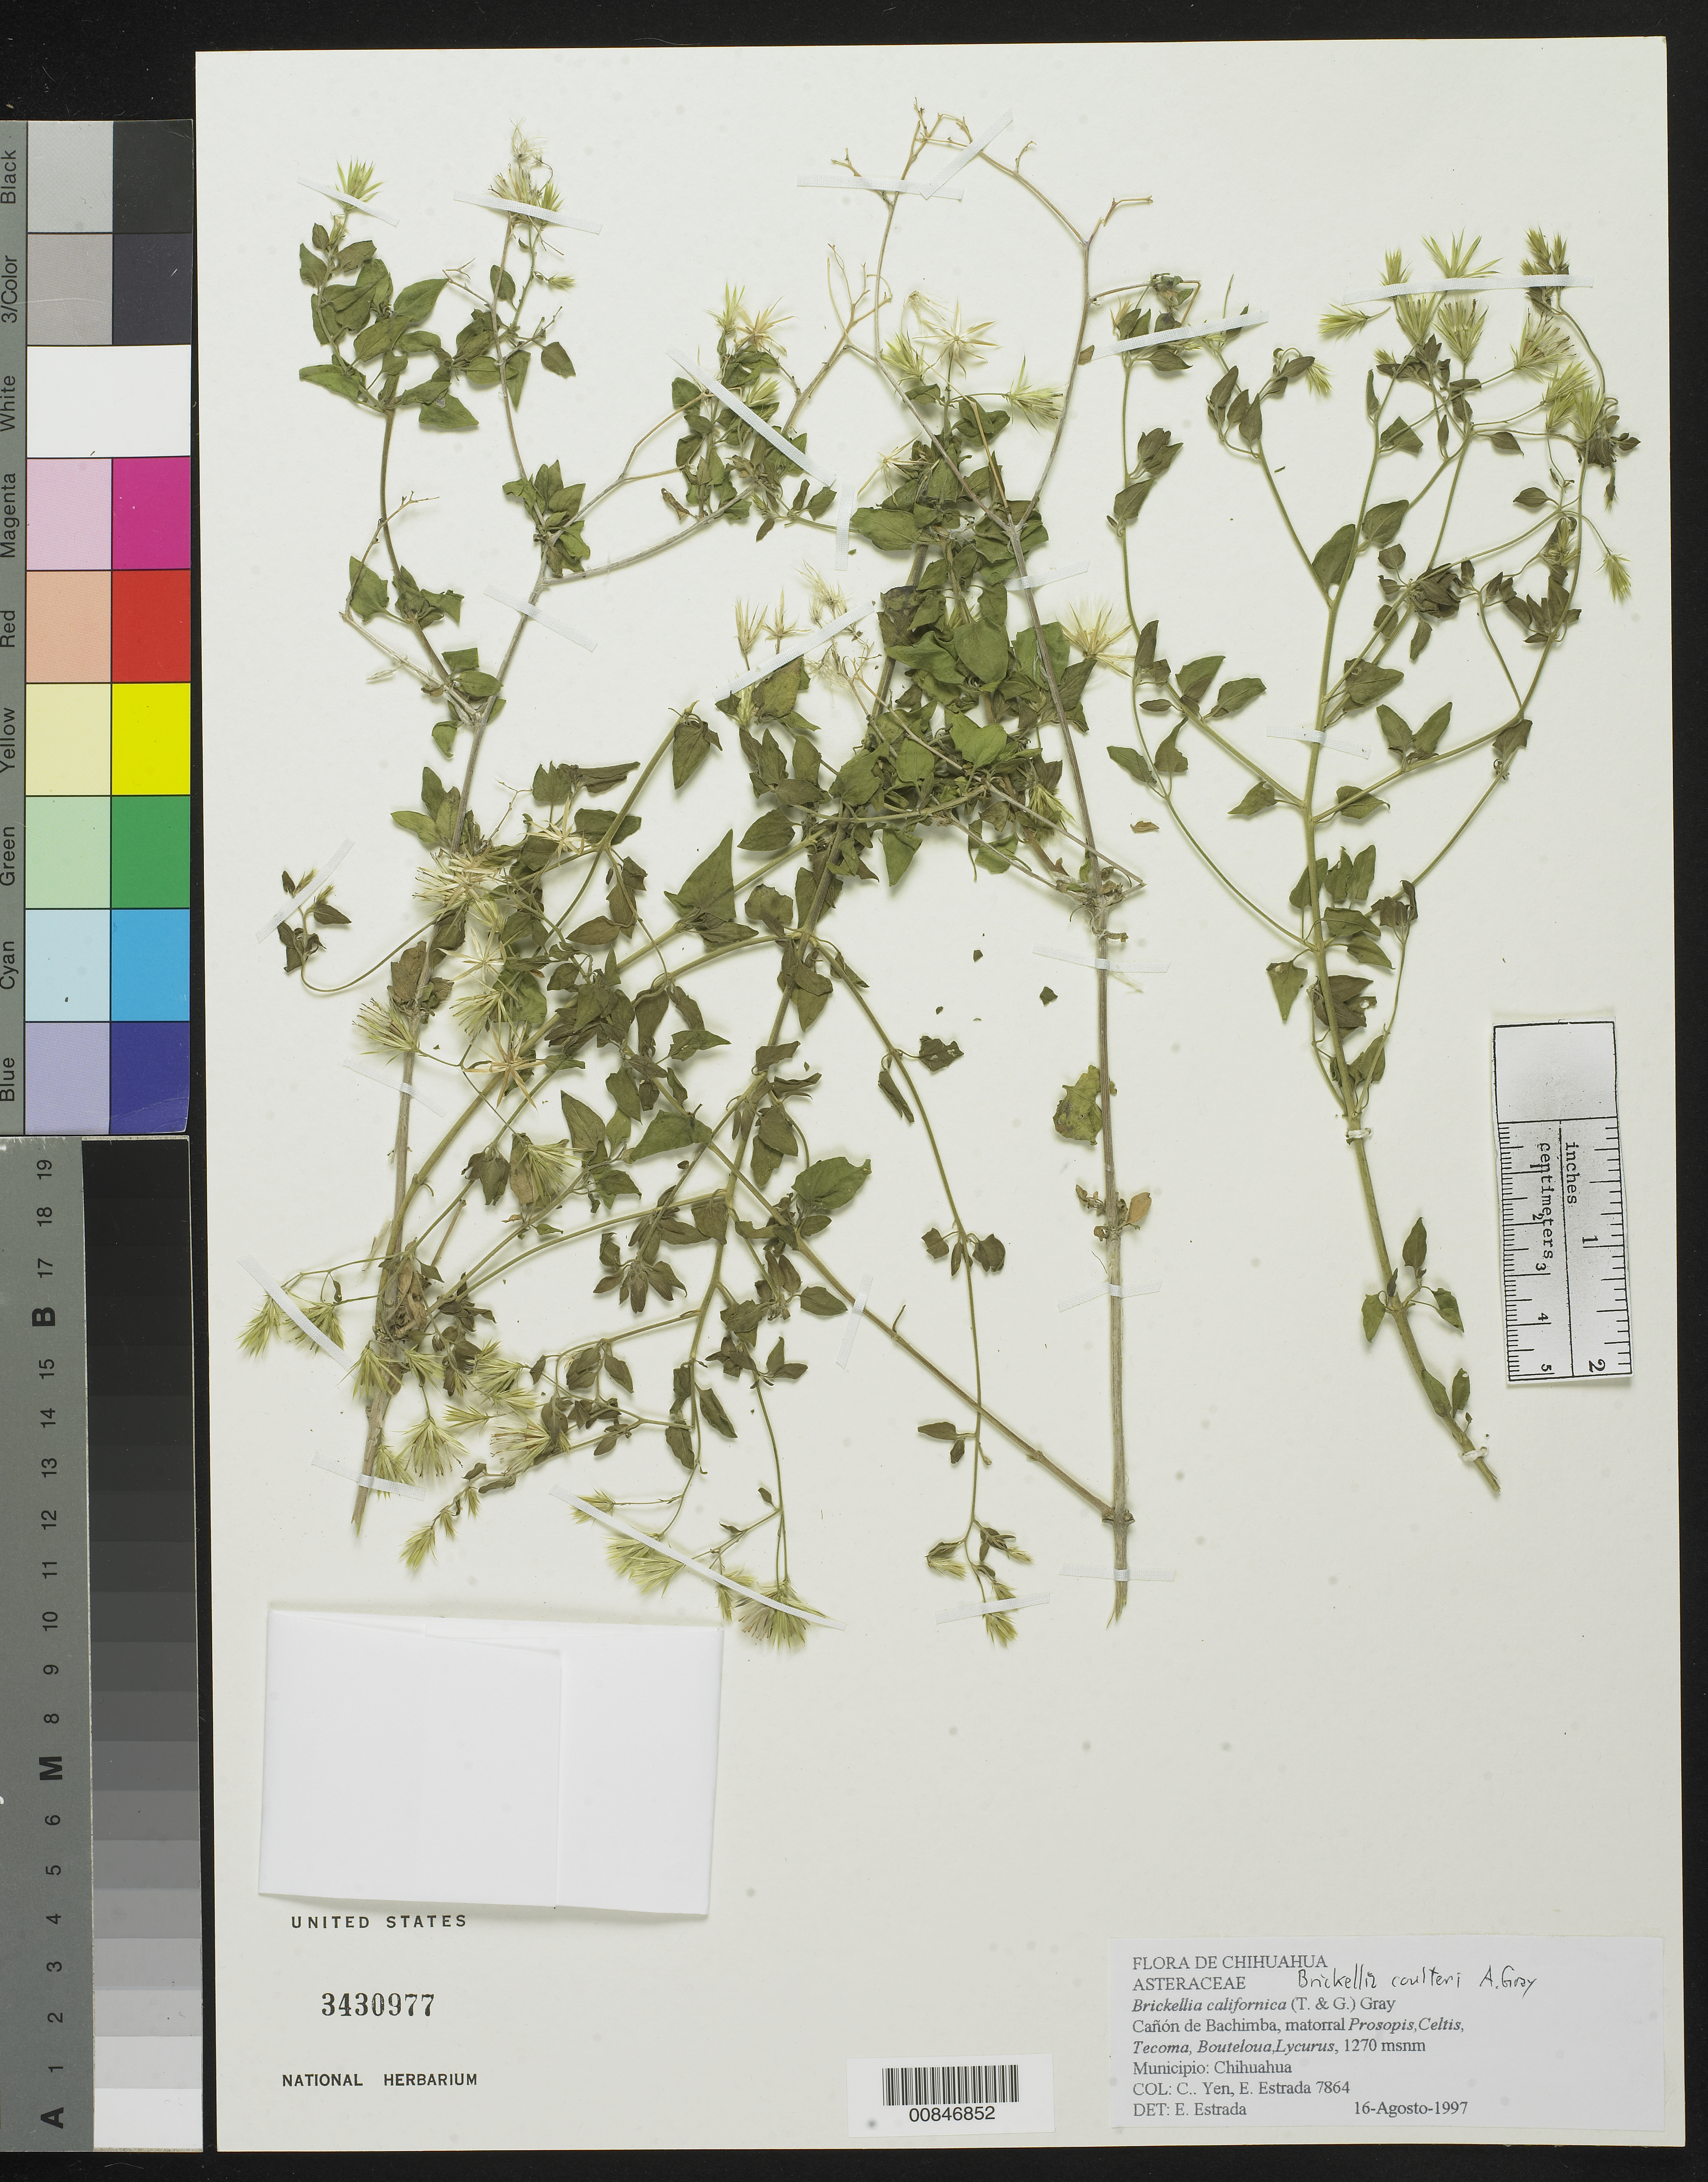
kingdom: Plantae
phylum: Tracheophyta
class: Magnoliopsida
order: Asterales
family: Asteraceae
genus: Brickellia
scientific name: Brickellia coulteri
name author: A. Gray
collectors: Y. C. Yang & E. Estrada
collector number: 7864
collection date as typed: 16 Aug 1997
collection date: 1997-08-16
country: Mexico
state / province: Chihuahua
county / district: Chihuahua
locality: Cañon de Bachimba.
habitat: Matorral Prosopis, Celtis, Tecoma, Bouteloua, Lycurus.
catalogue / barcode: US 3430977